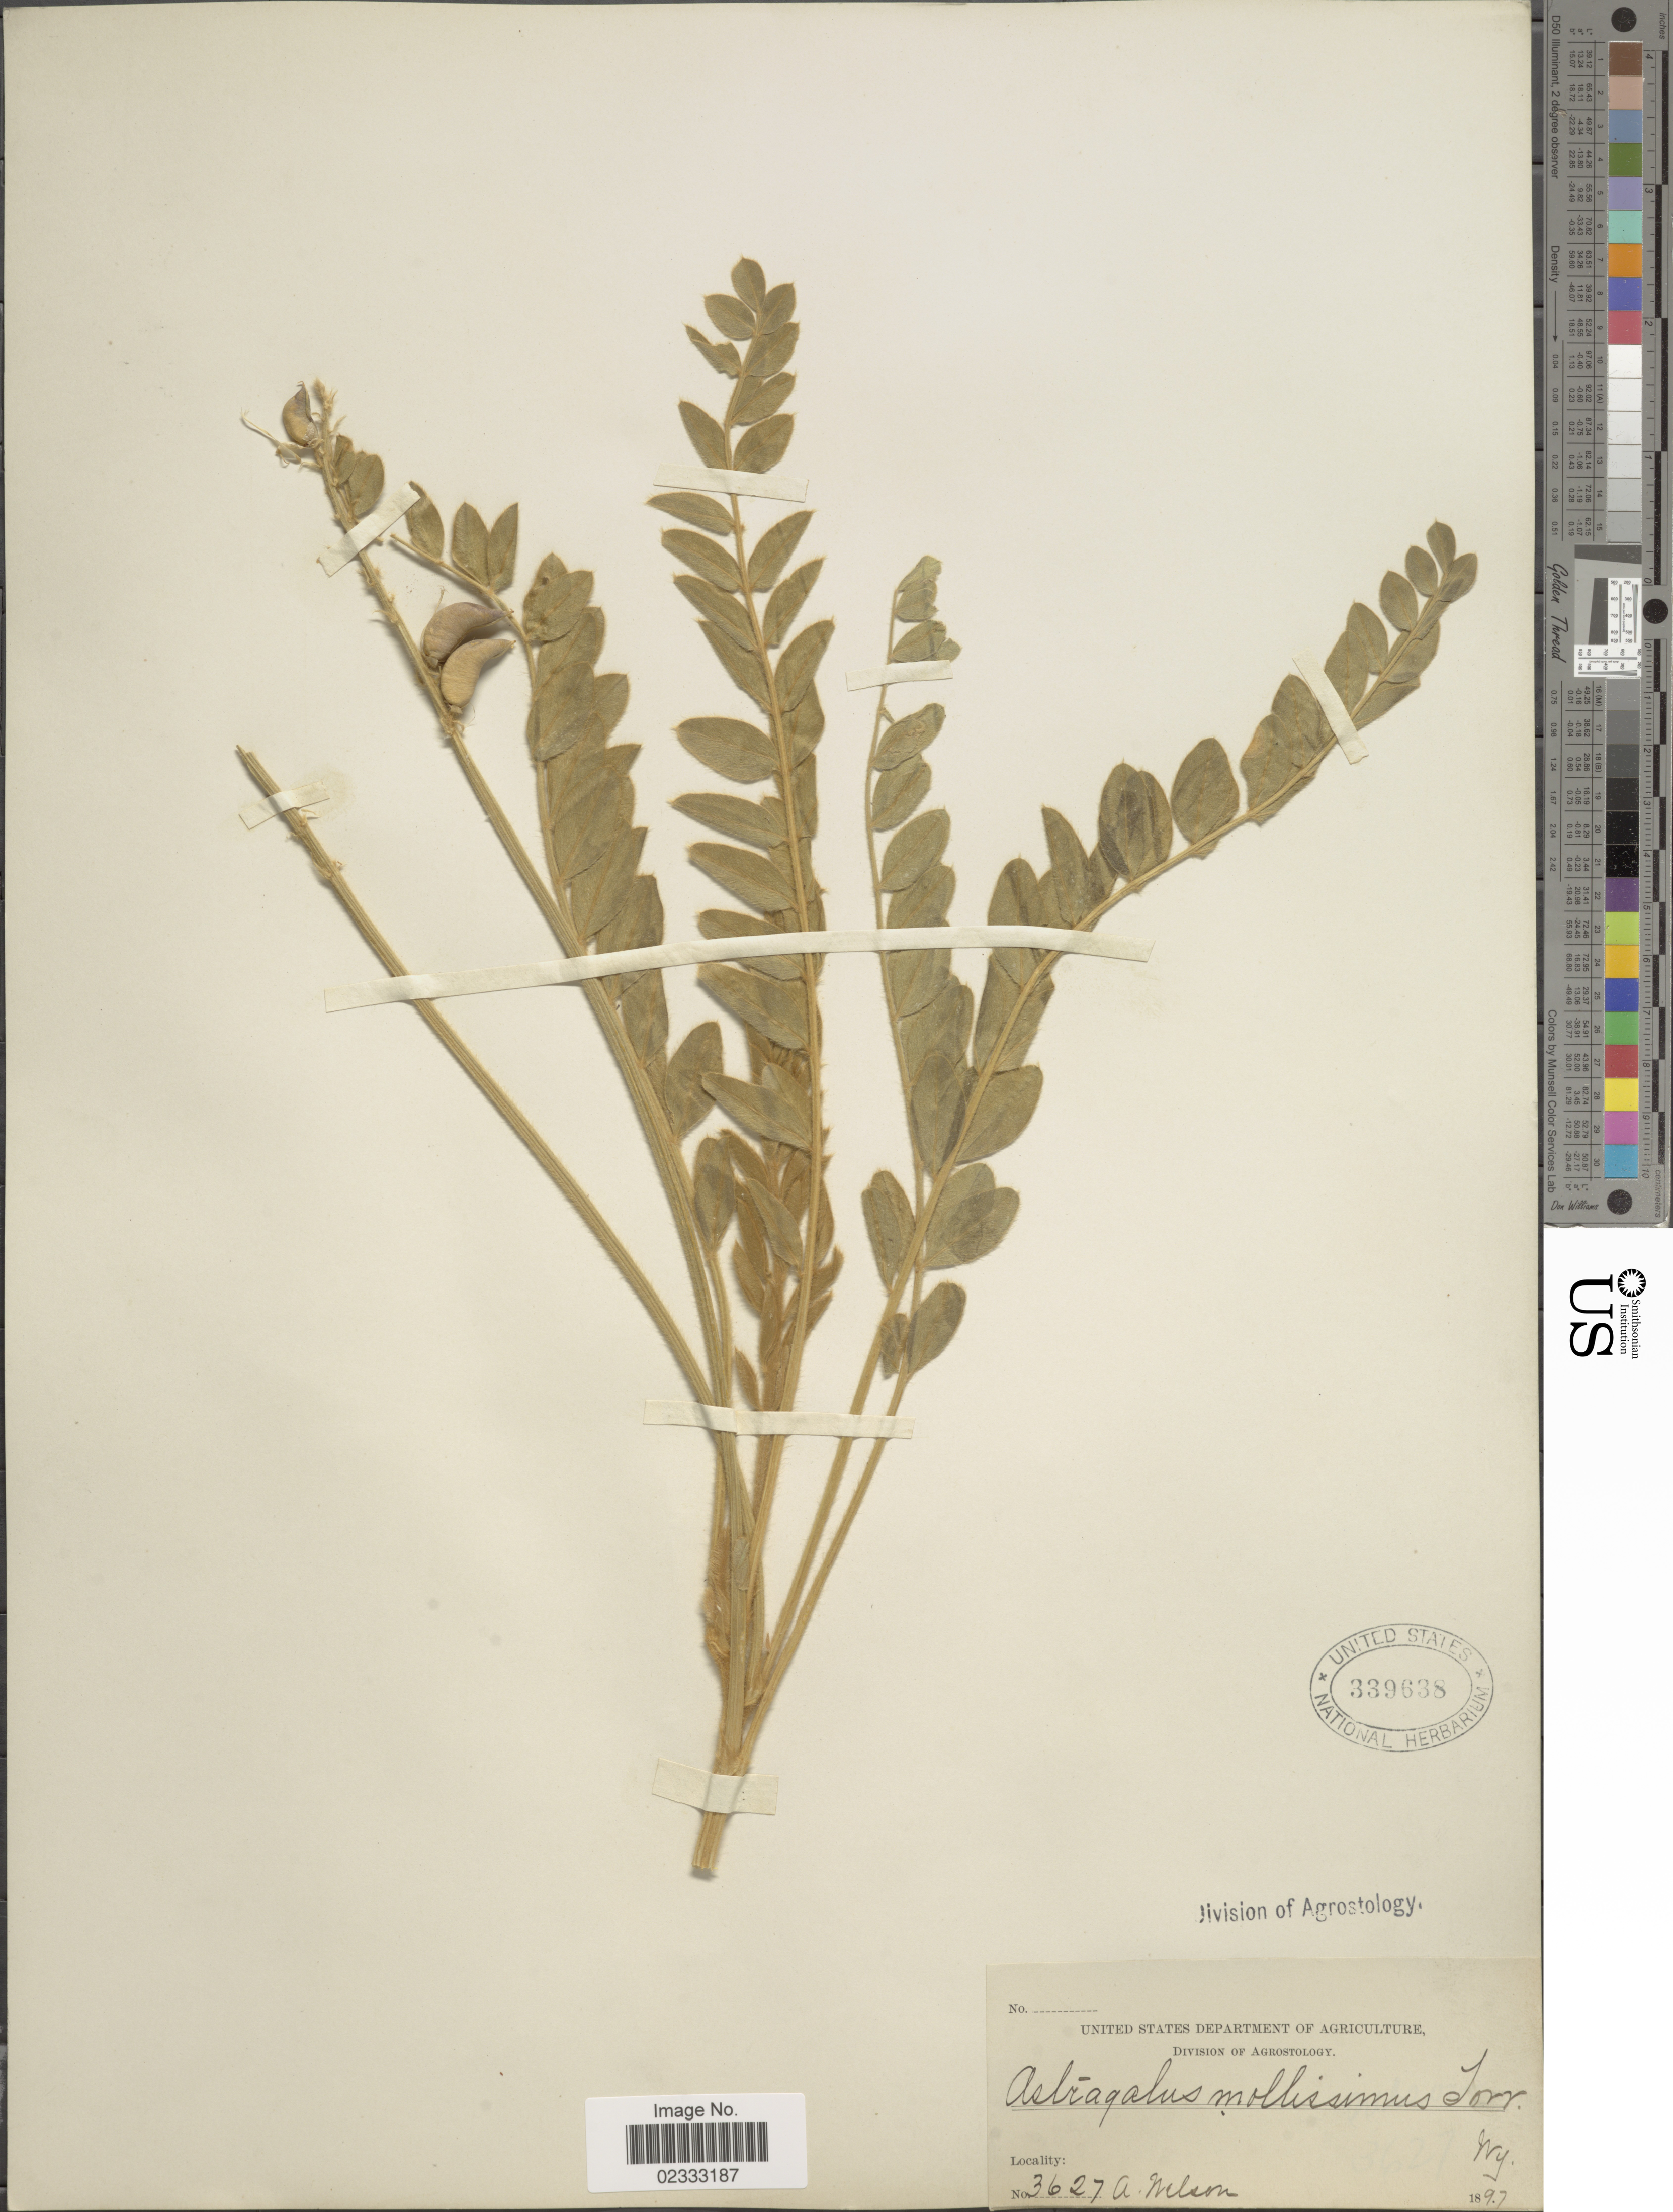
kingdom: Plantae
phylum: Tracheophyta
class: Magnoliopsida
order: Fabales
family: Fabaceae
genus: Astragalus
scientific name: Astragalus mollissimus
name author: Torr.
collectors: A. Nelson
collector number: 3627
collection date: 1897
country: United States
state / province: Wyoming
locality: Wy.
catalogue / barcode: US 339638